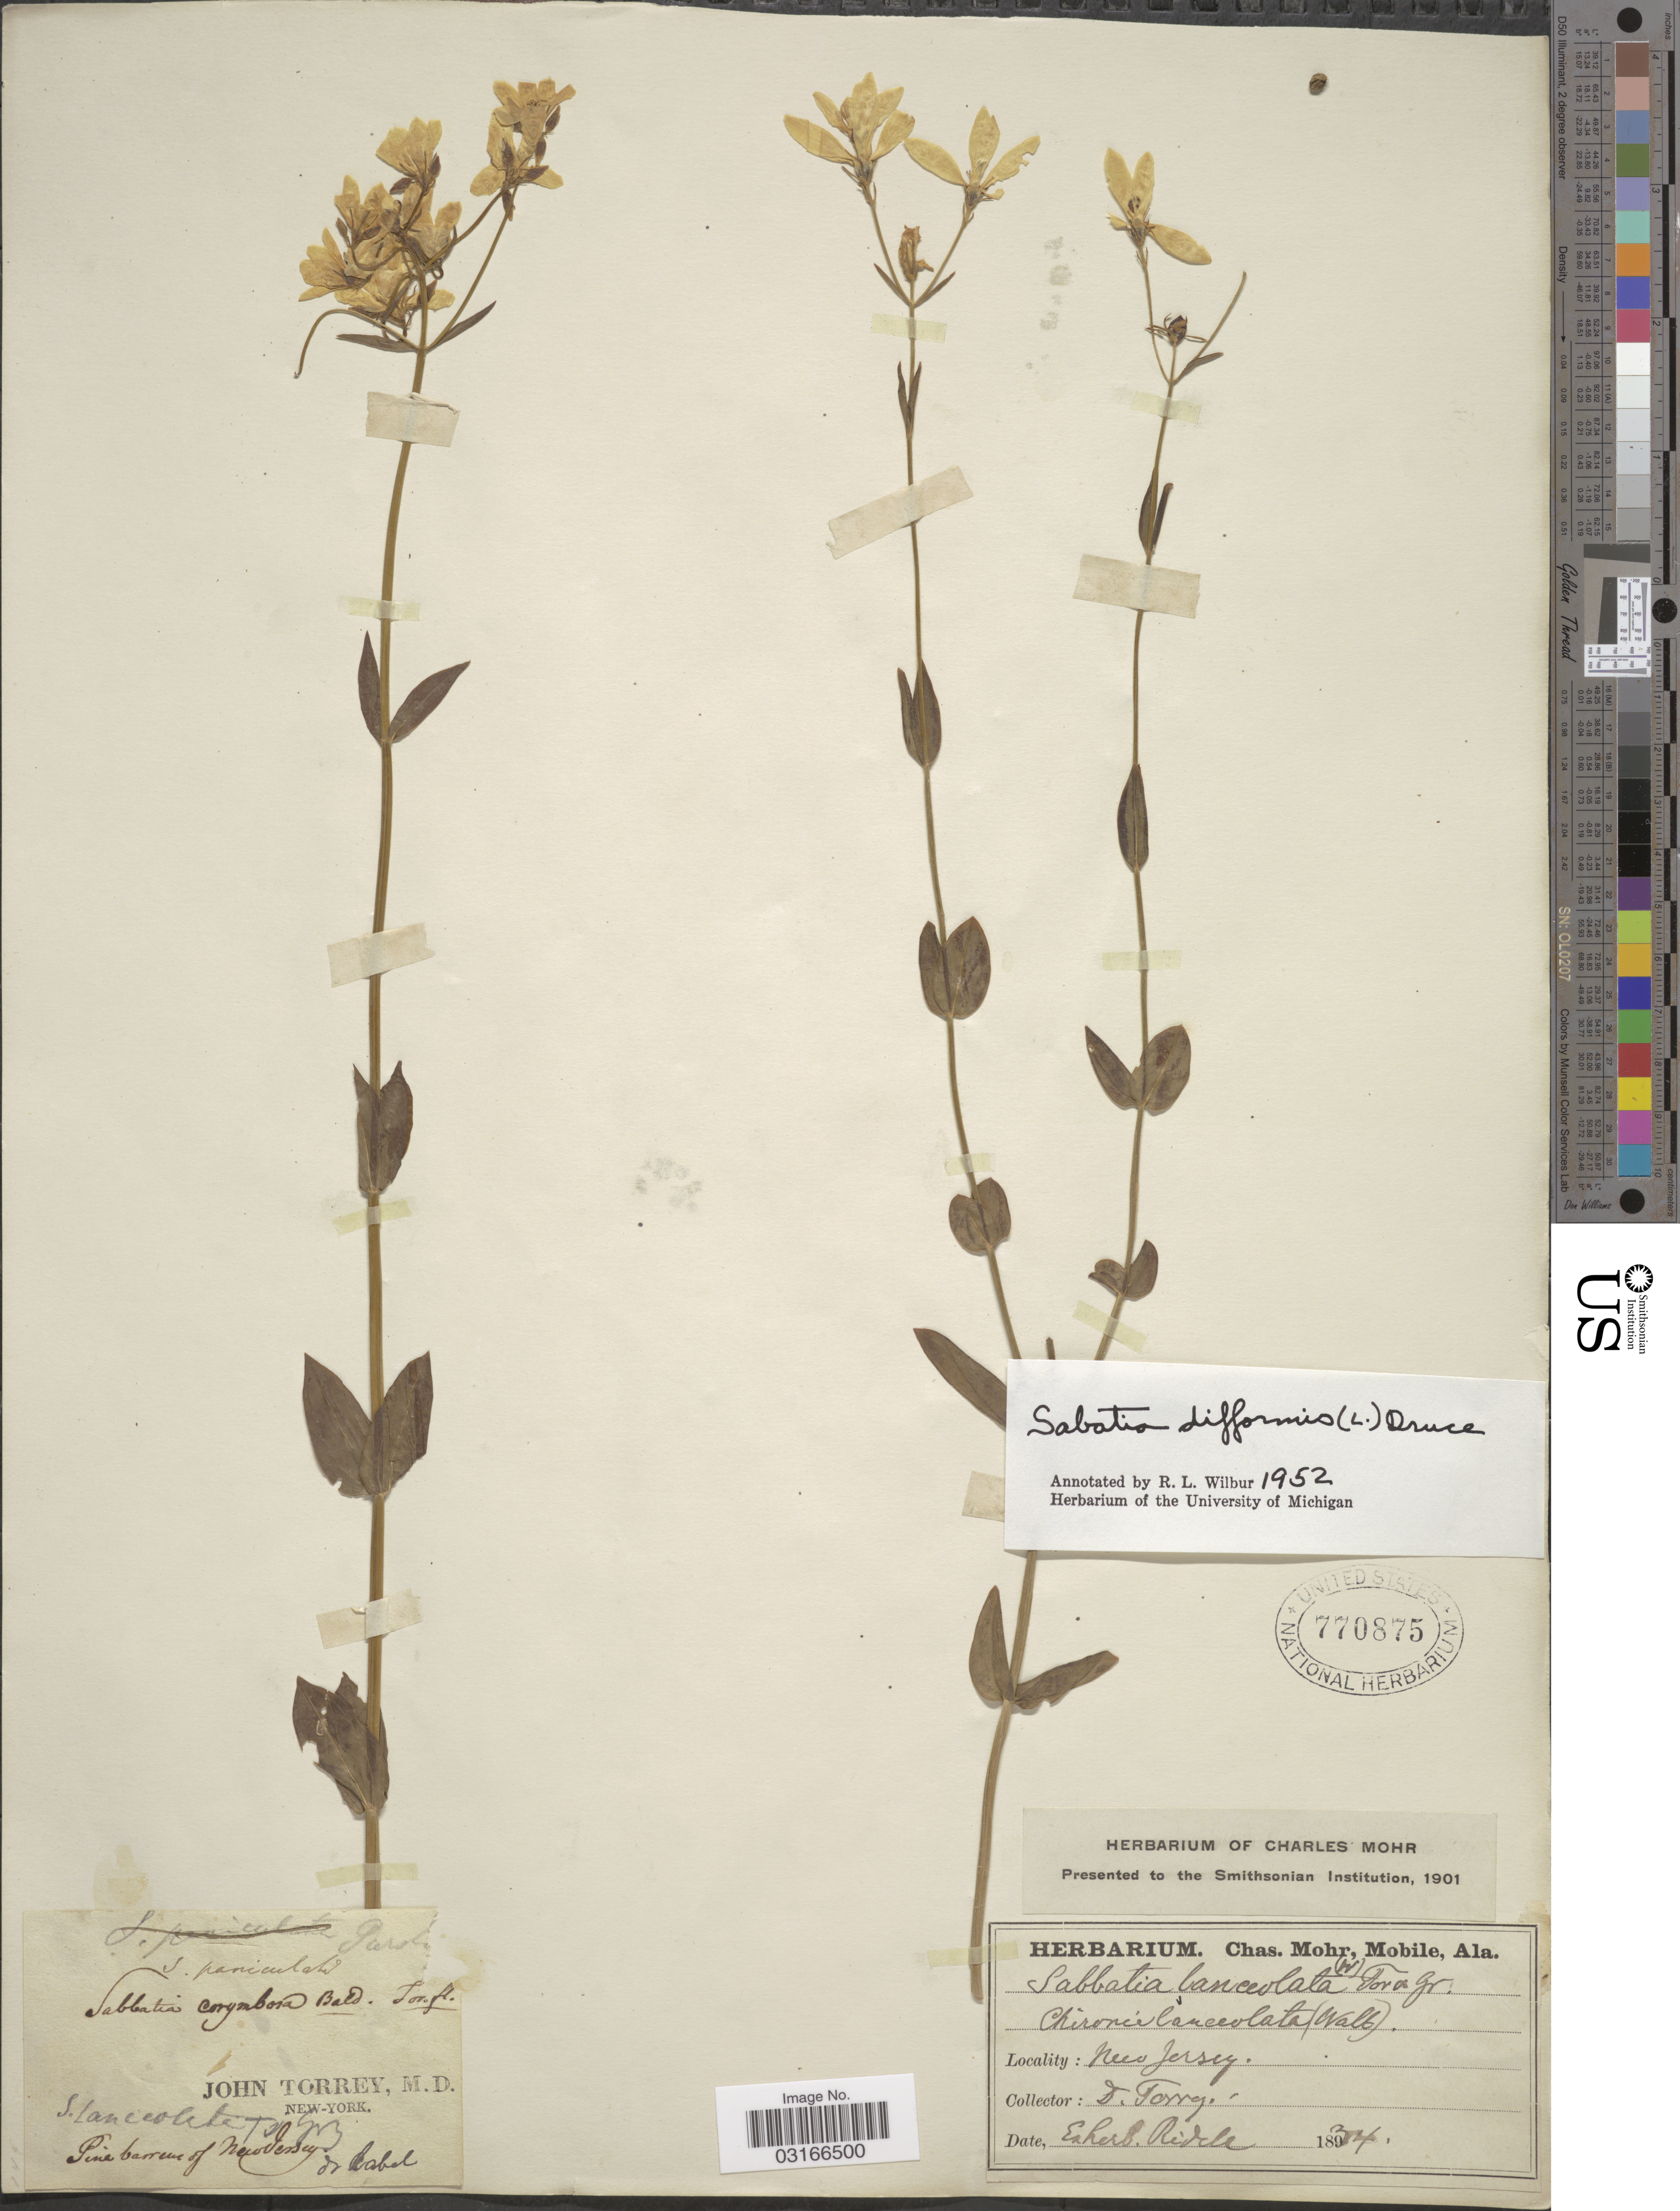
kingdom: Plantae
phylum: Tracheophyta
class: Magnoliopsida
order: Gentianales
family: Gentianaceae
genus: Sabatia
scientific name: Sabatia difformis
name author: (L.) Druce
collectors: J. Torrey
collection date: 1834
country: United States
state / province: New Jersey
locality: Pine barrens of New Jersey.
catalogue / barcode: US 770875